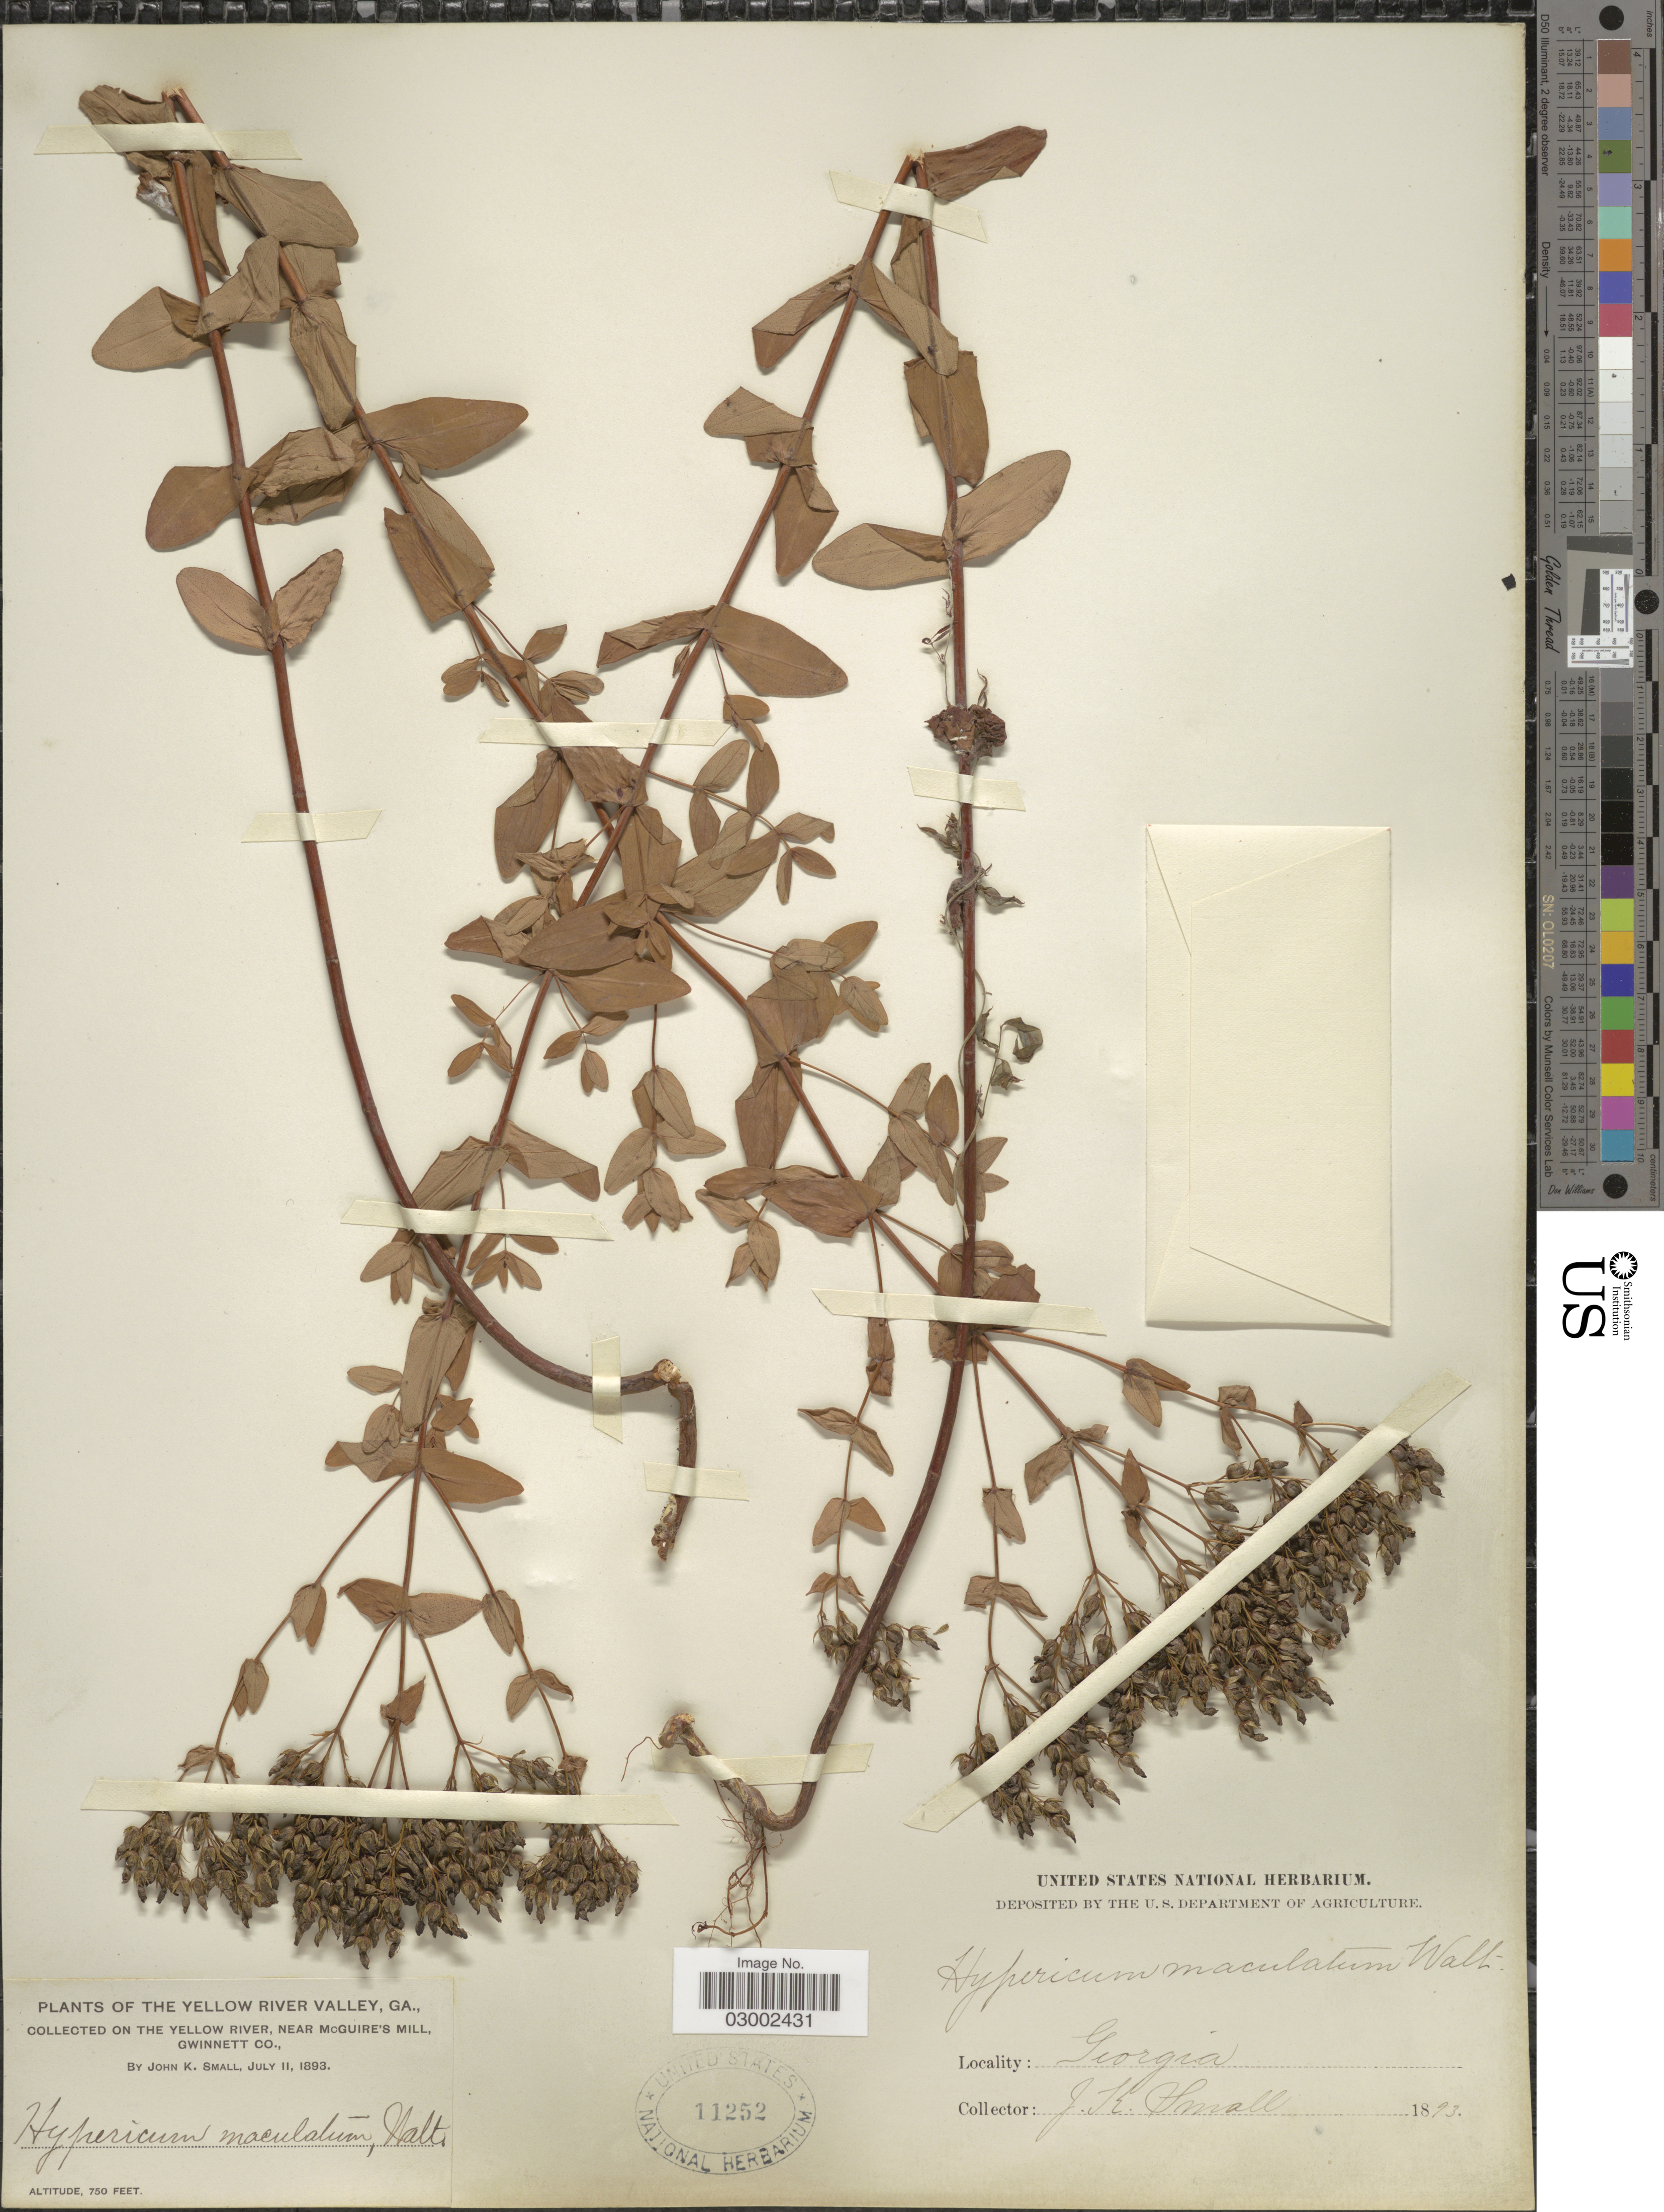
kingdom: Plantae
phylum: Tracheophyta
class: Magnoliopsida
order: Malpighiales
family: Hypericaceae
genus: Hypericum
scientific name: Hypericum punctatum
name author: Lam.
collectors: J. K. Small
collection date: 1893-07-02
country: United States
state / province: Georgia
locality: Yellow River Valley, Ga. On the Yellow River, near McGuire's Mill, Gwinnett Co.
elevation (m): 229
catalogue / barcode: US 11252